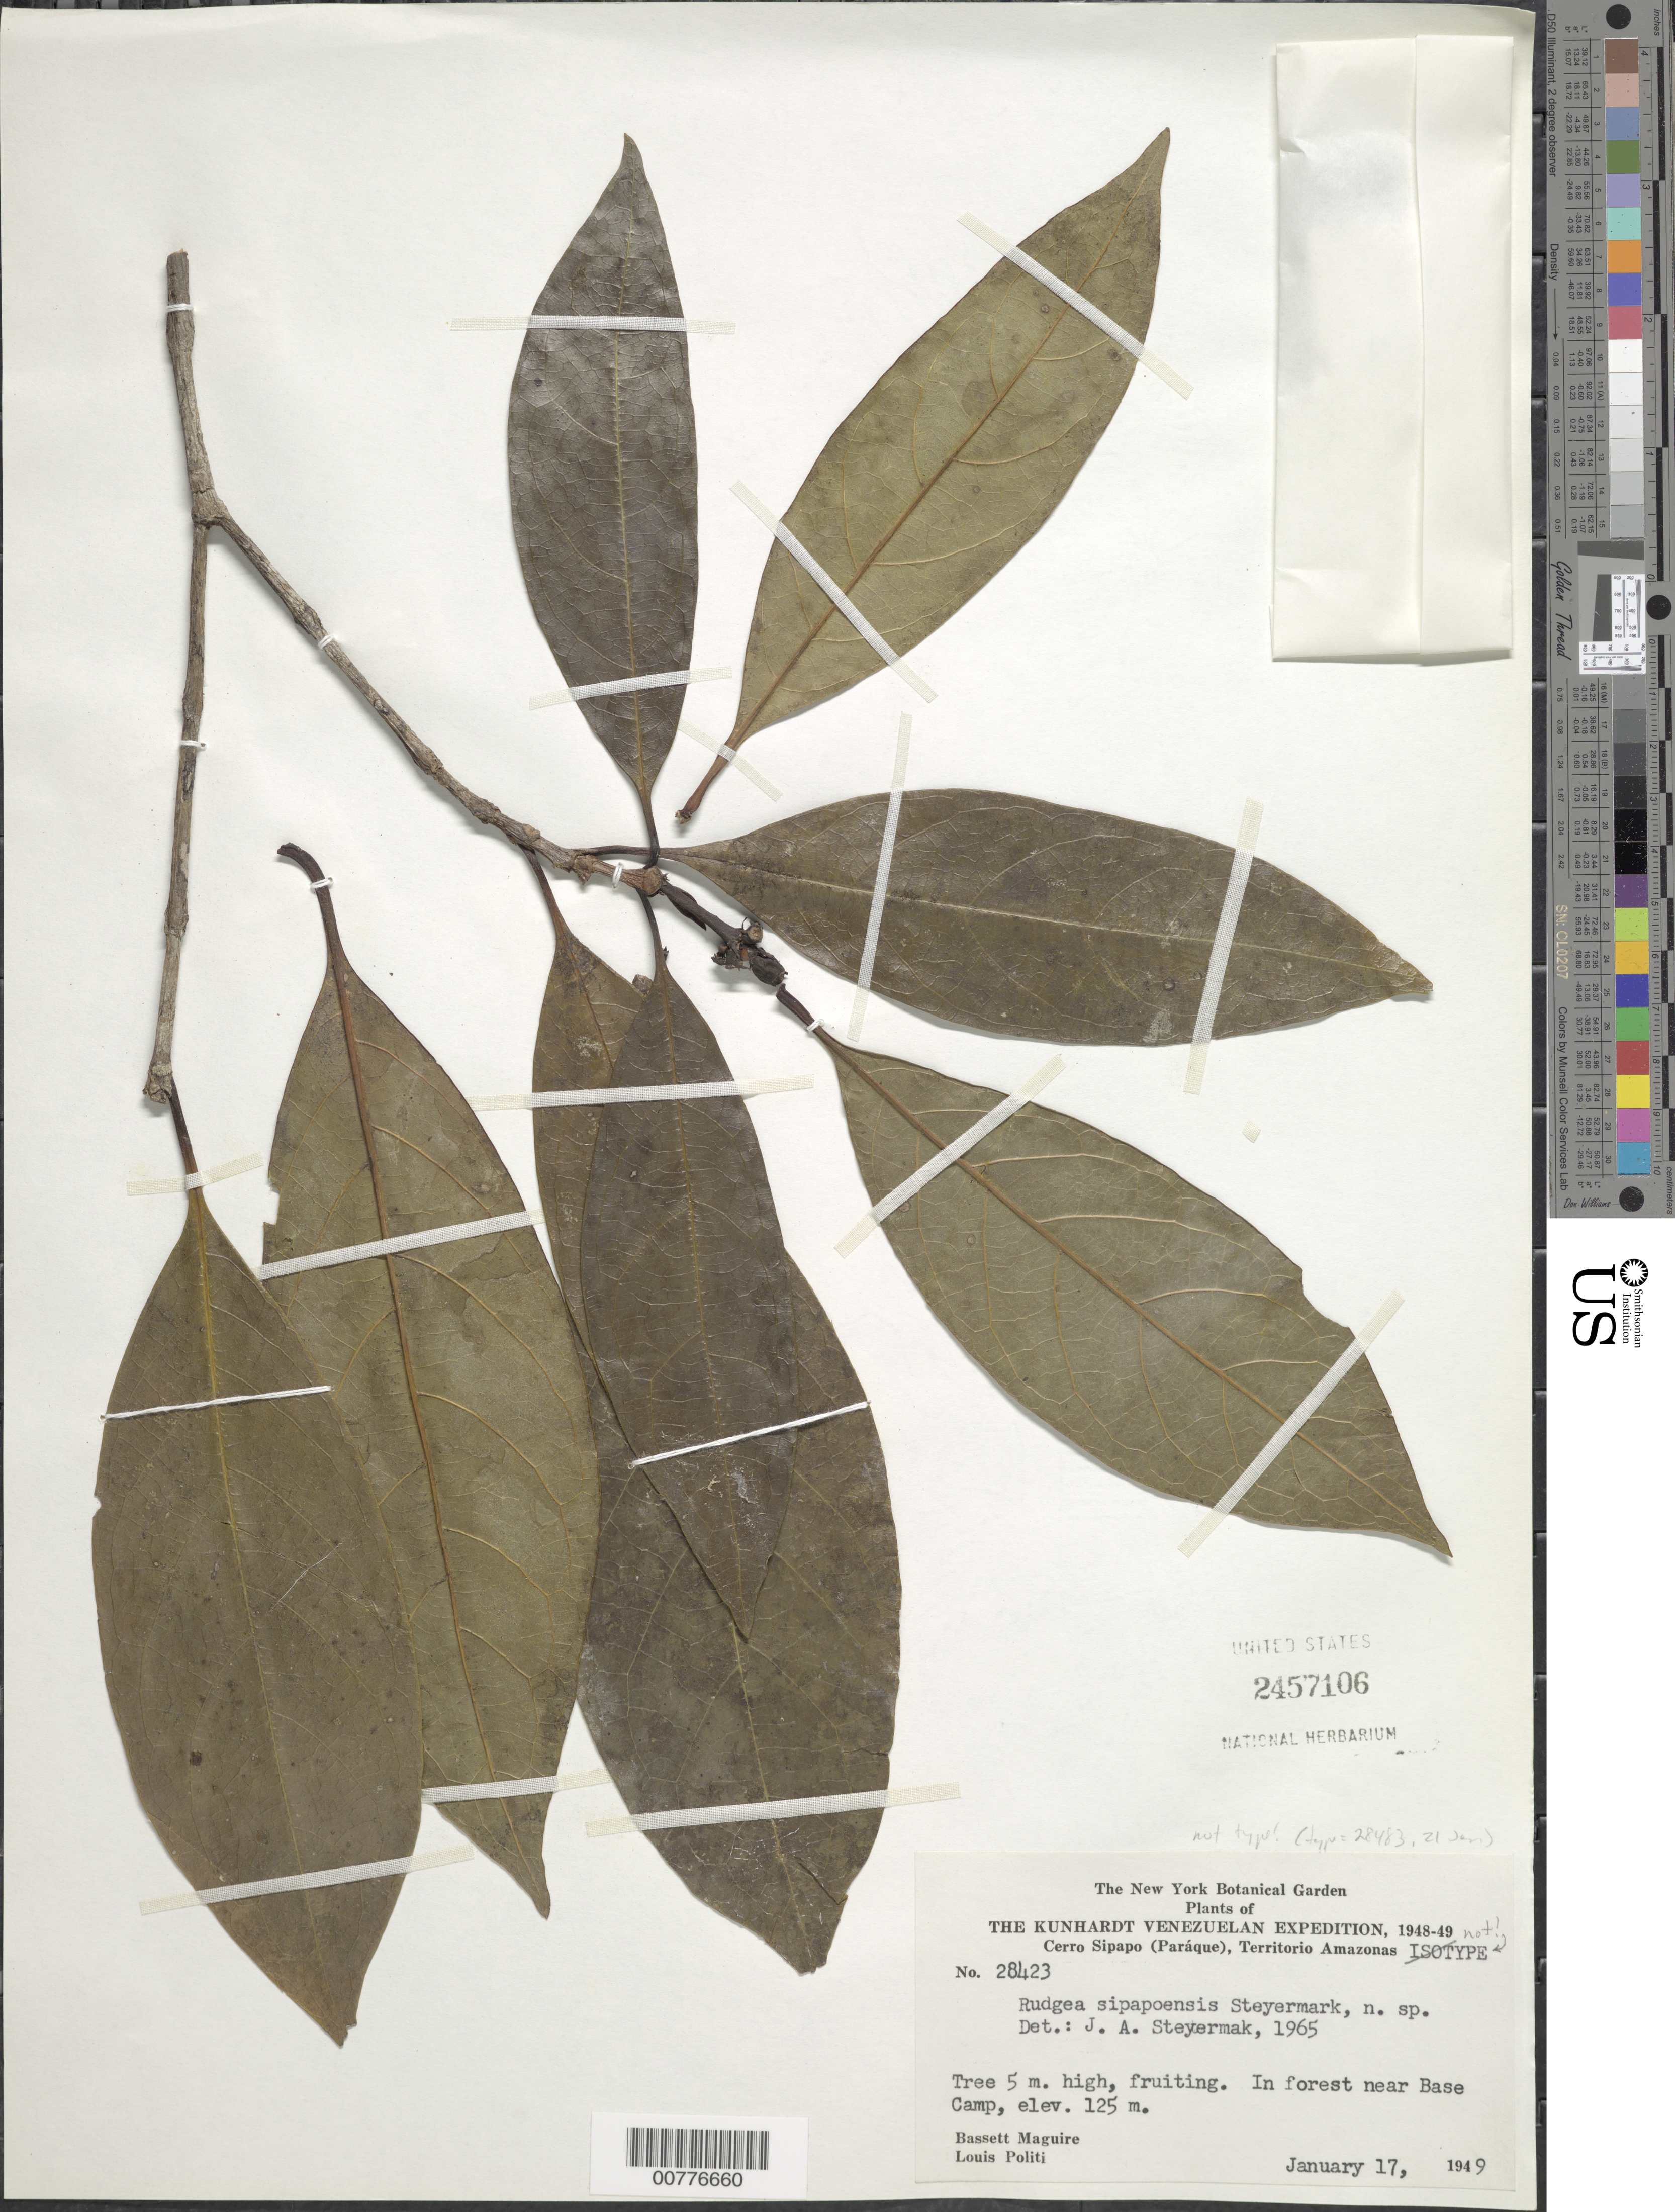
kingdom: Plantae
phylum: Tracheophyta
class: Magnoliopsida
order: Gentianales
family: Rubiaceae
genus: Rudgea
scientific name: Rudgea sipapoensis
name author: Steyerm.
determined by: Steyermark, Julian A., (VEN)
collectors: B. Maguire & L. Politi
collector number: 28423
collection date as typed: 17-Jan-49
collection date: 1949-01-17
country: Venezuela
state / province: Amazonas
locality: Cerro Sipapo (Paráque), Base Camp, Río Cuao, Río Orinoco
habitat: Forest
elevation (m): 125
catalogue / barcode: US 2457106